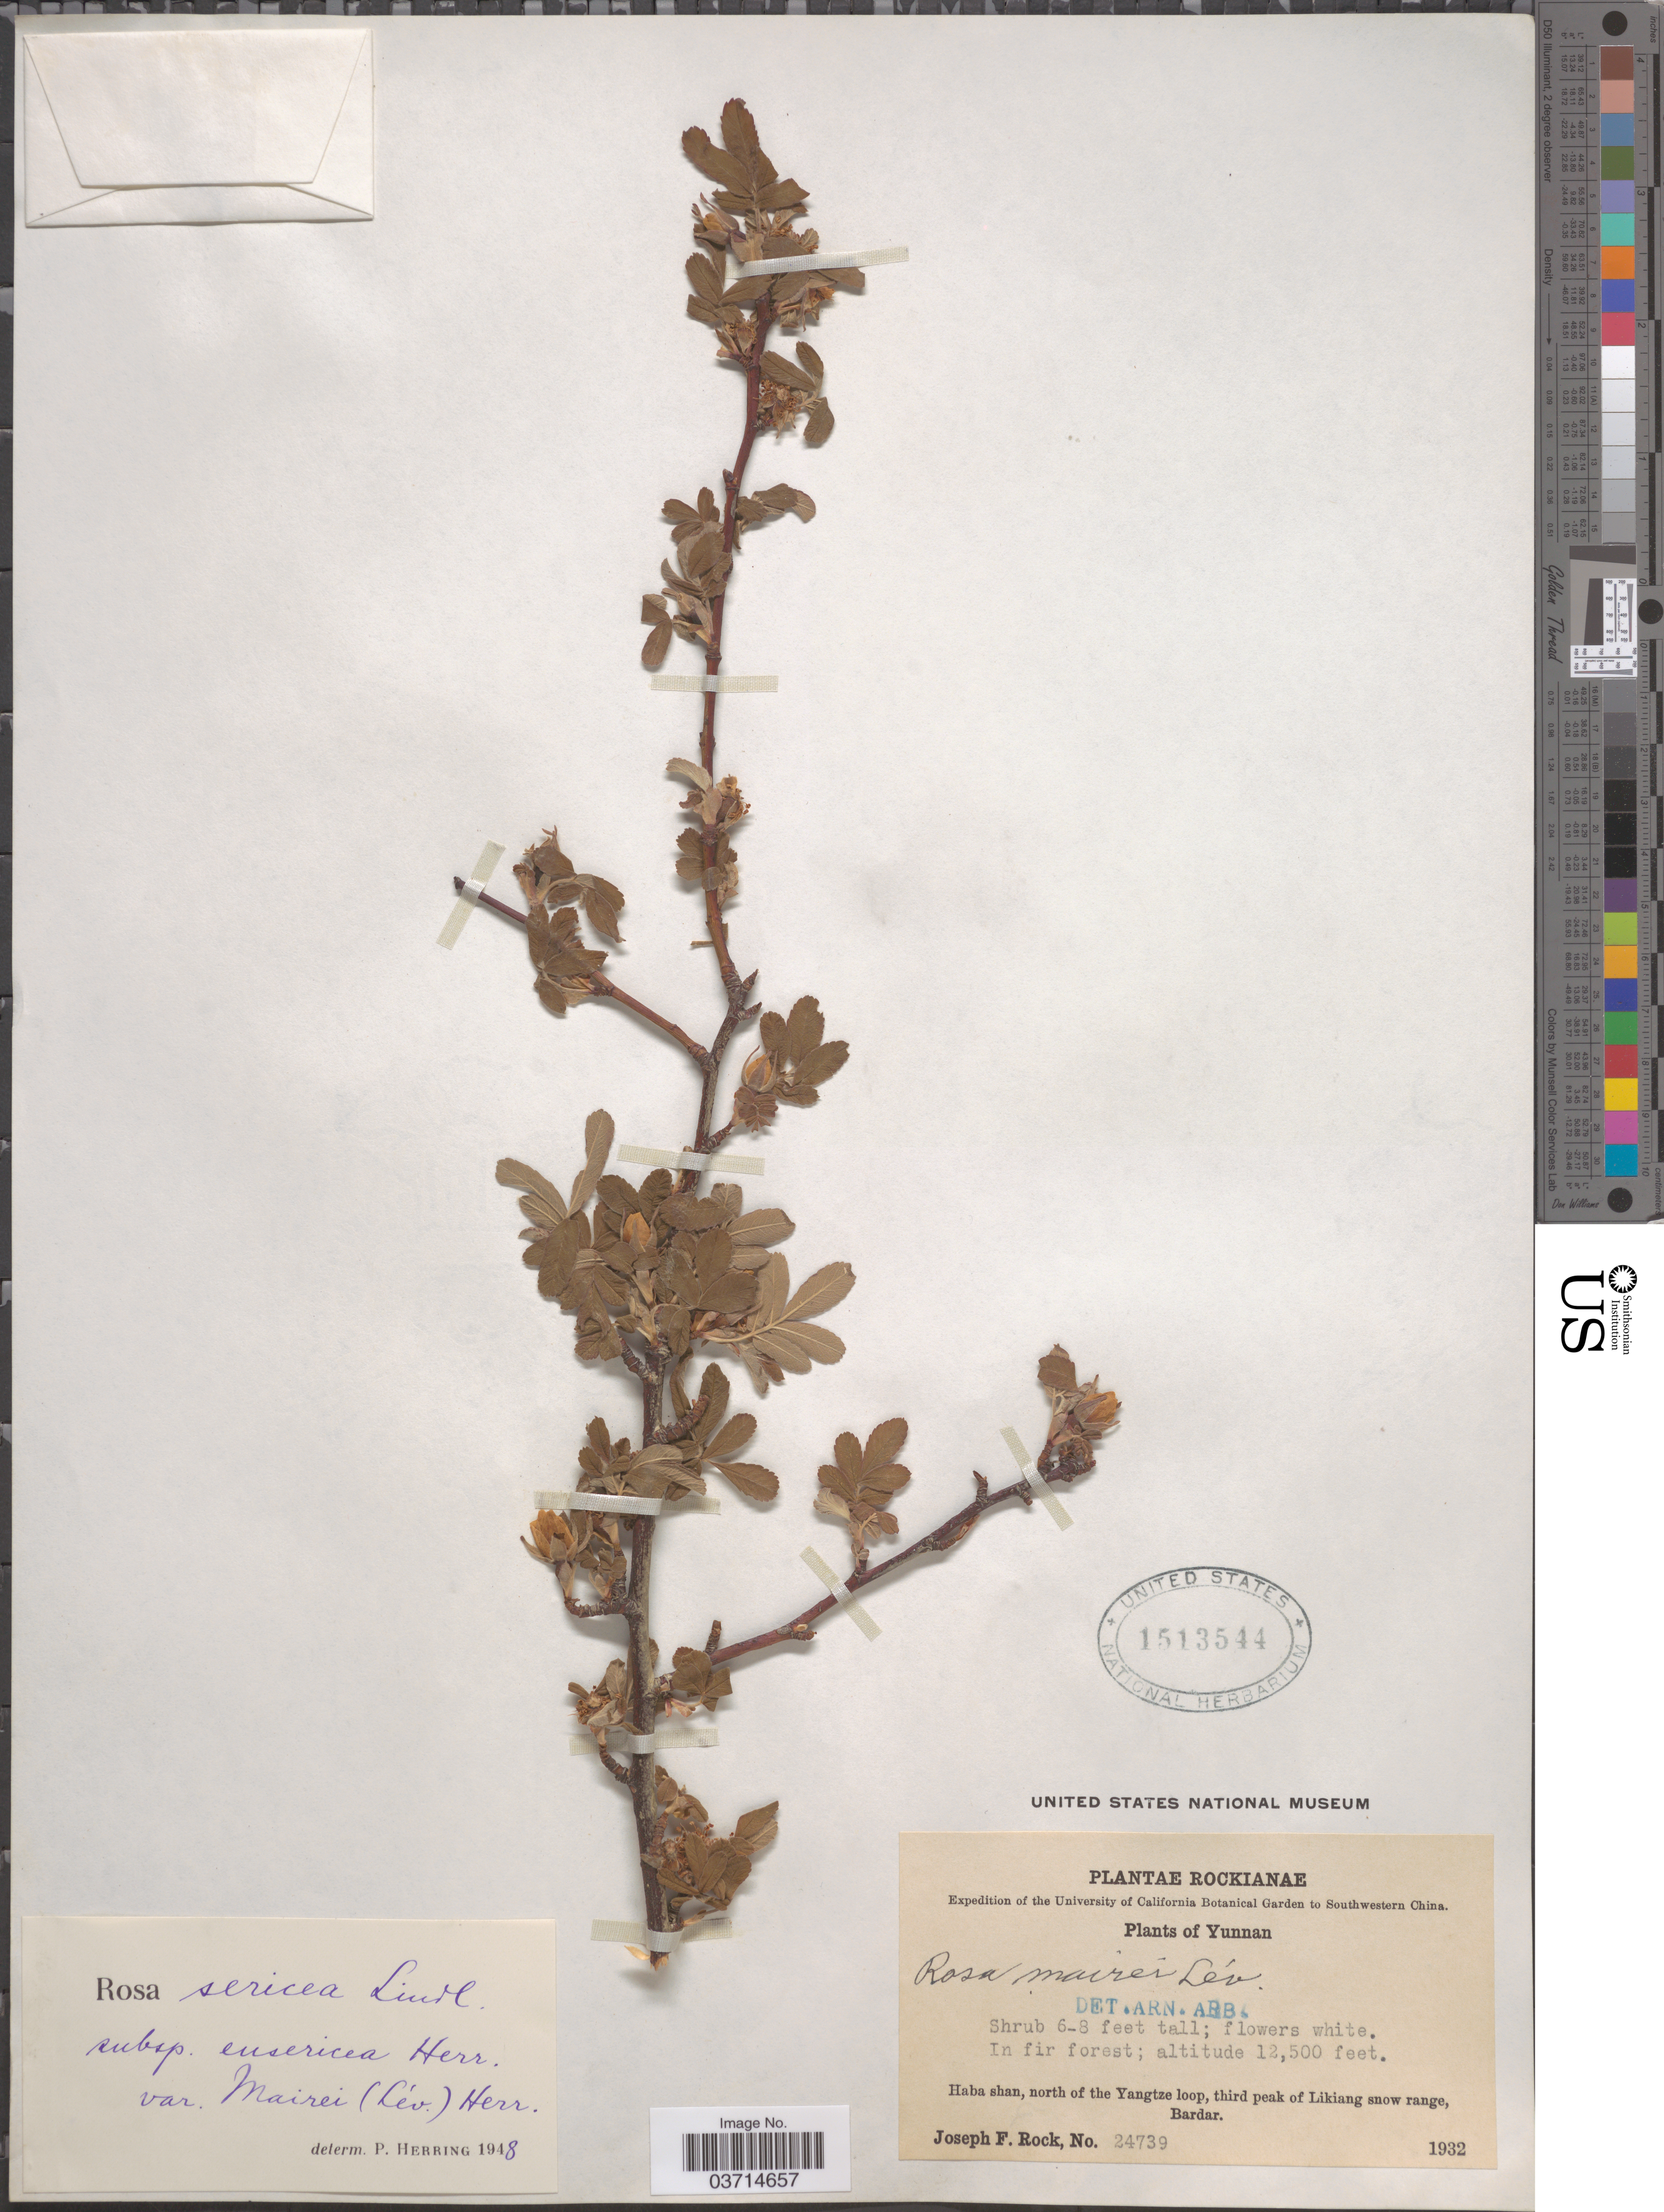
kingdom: Plantae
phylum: Tracheophyta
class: Magnoliopsida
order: Rosales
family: Rosaceae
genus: Rosa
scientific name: Rosa maieri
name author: H. Lév.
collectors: J. F. Rock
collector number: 24739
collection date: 1932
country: China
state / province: Yunnan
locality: Haba shan, north of the Yangtze loop, third peak of Likiang snow range, Bardar.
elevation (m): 3810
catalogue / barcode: US 1513544